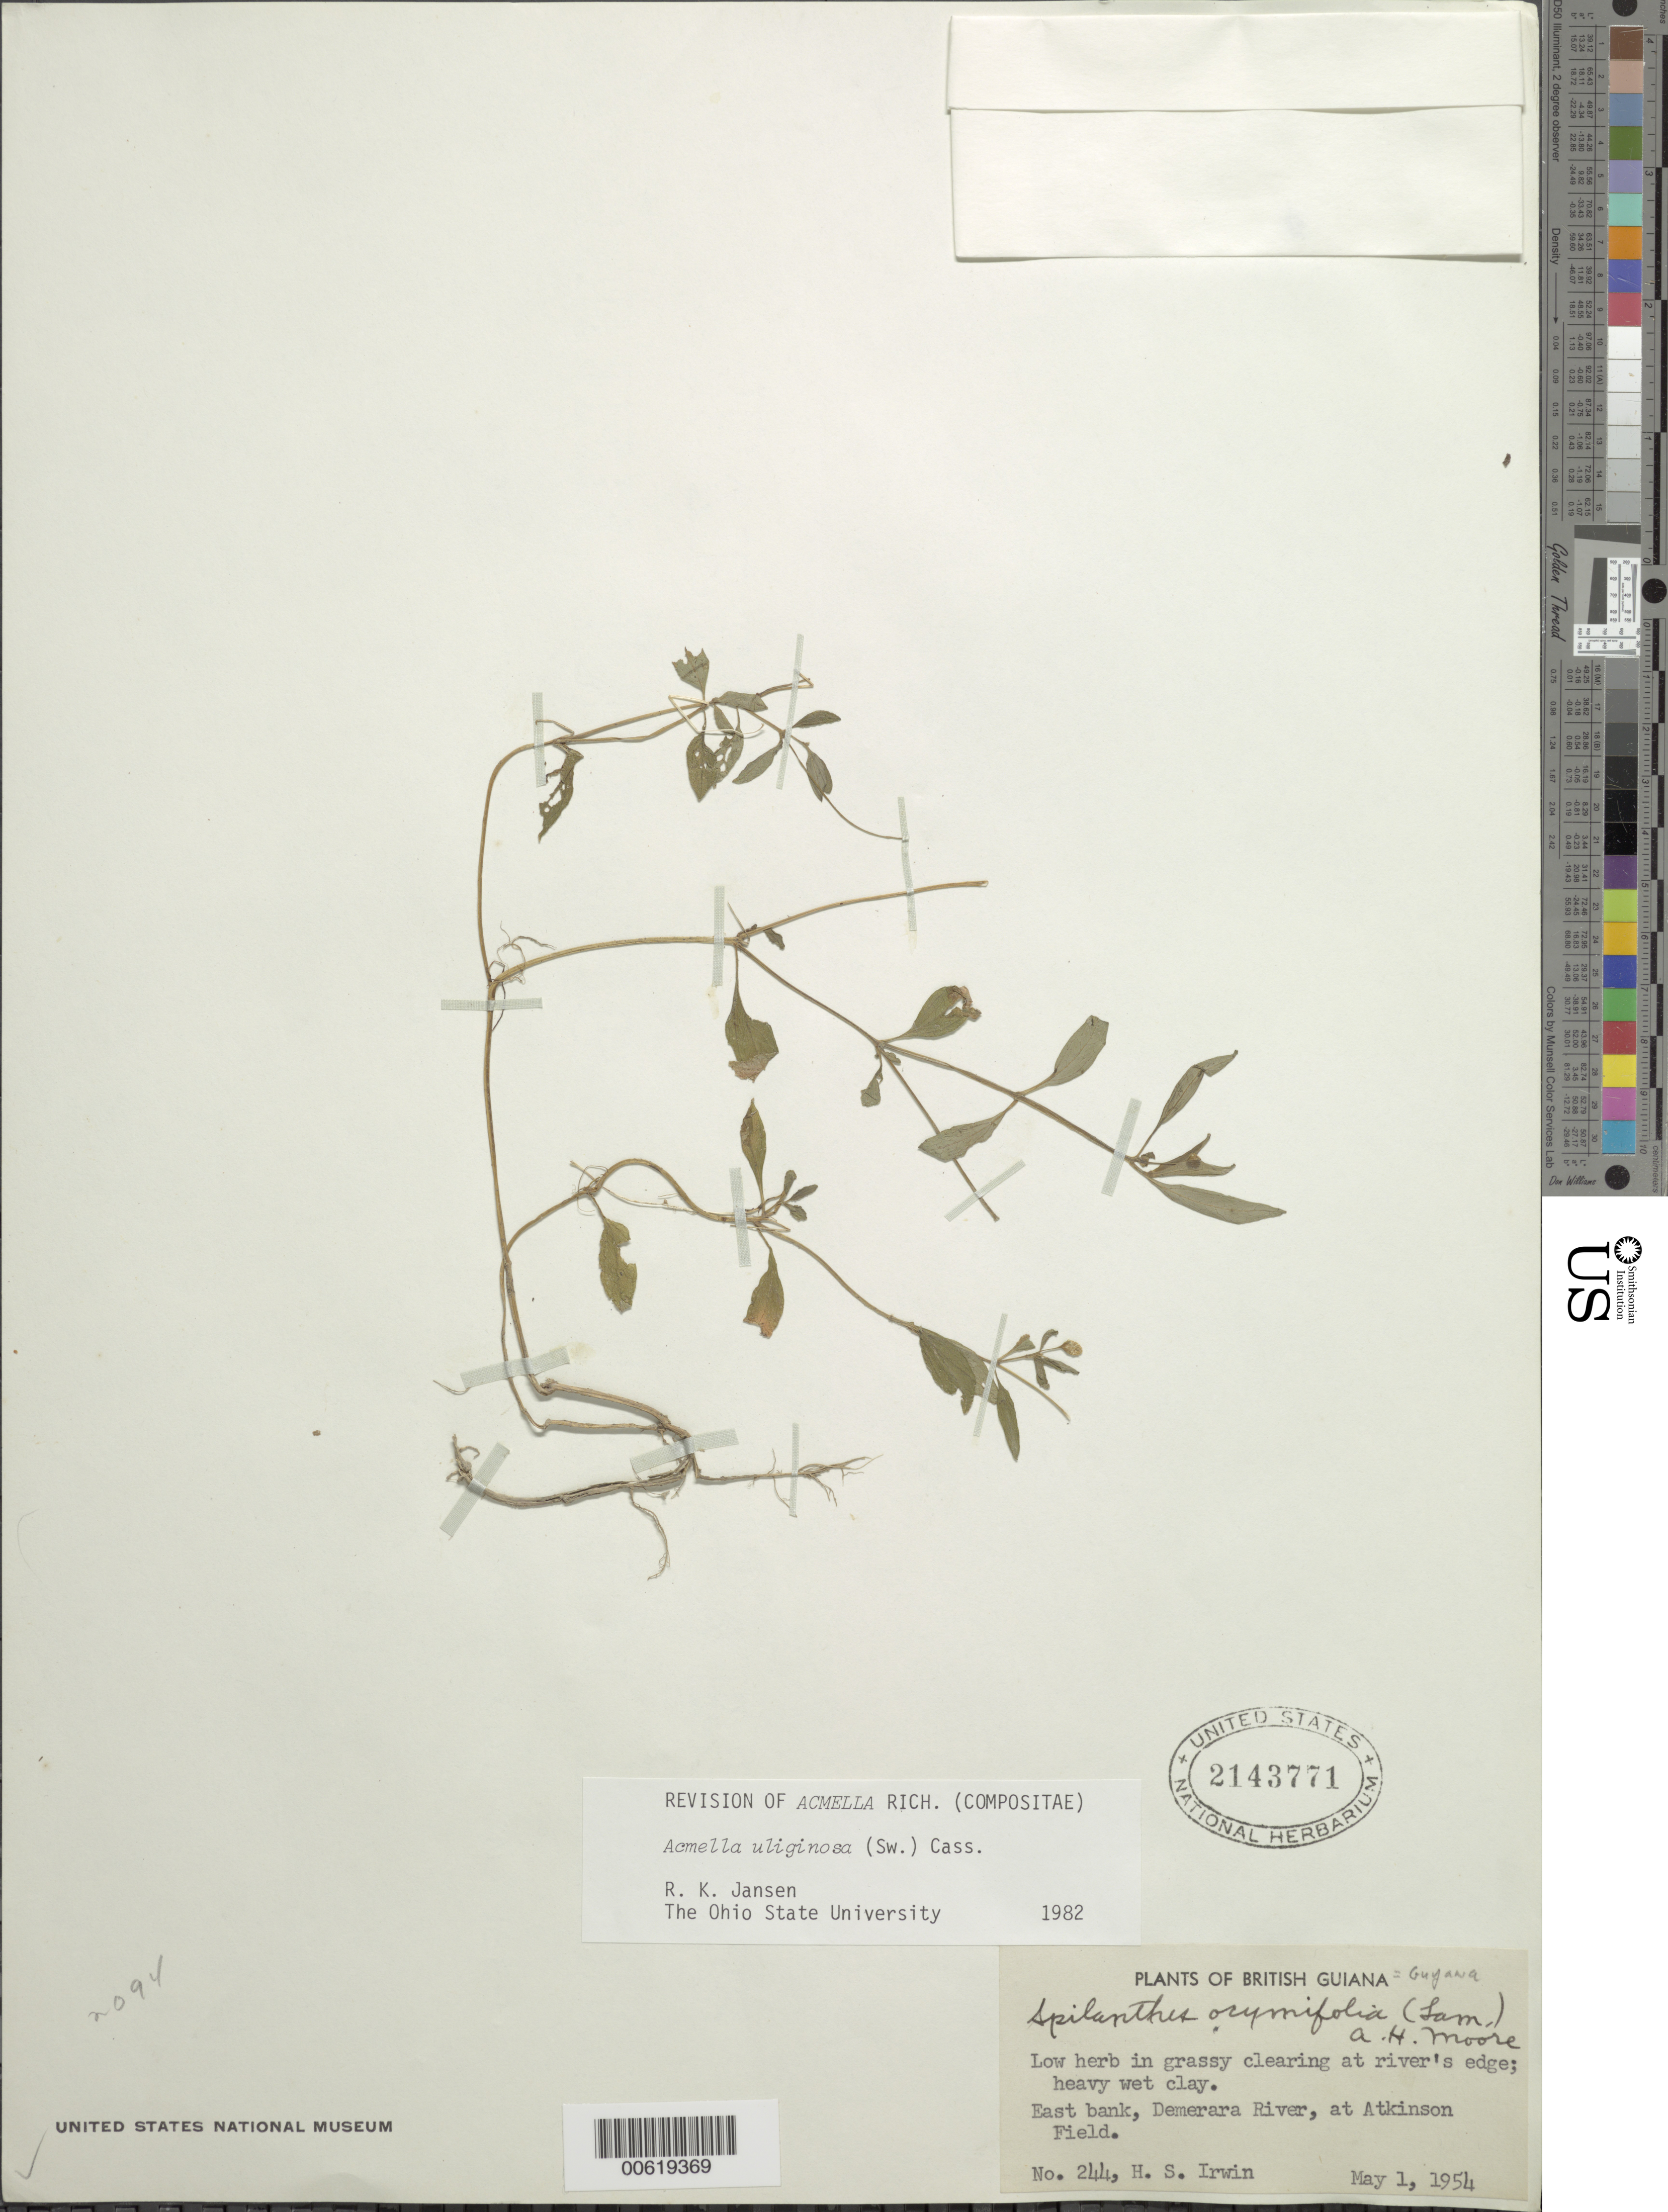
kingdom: Plantae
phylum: Tracheophyta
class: Magnoliopsida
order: Asterales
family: Asteraceae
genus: Acmella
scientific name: Acmella uliginosa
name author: (Sw.) Cass.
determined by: Jansen, R. K.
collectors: H. Irwin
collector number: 244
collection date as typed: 1-May-54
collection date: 1954-05-01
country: Guyana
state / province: Demerara-Mahaica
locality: Atkinson Field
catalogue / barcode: US 2143771